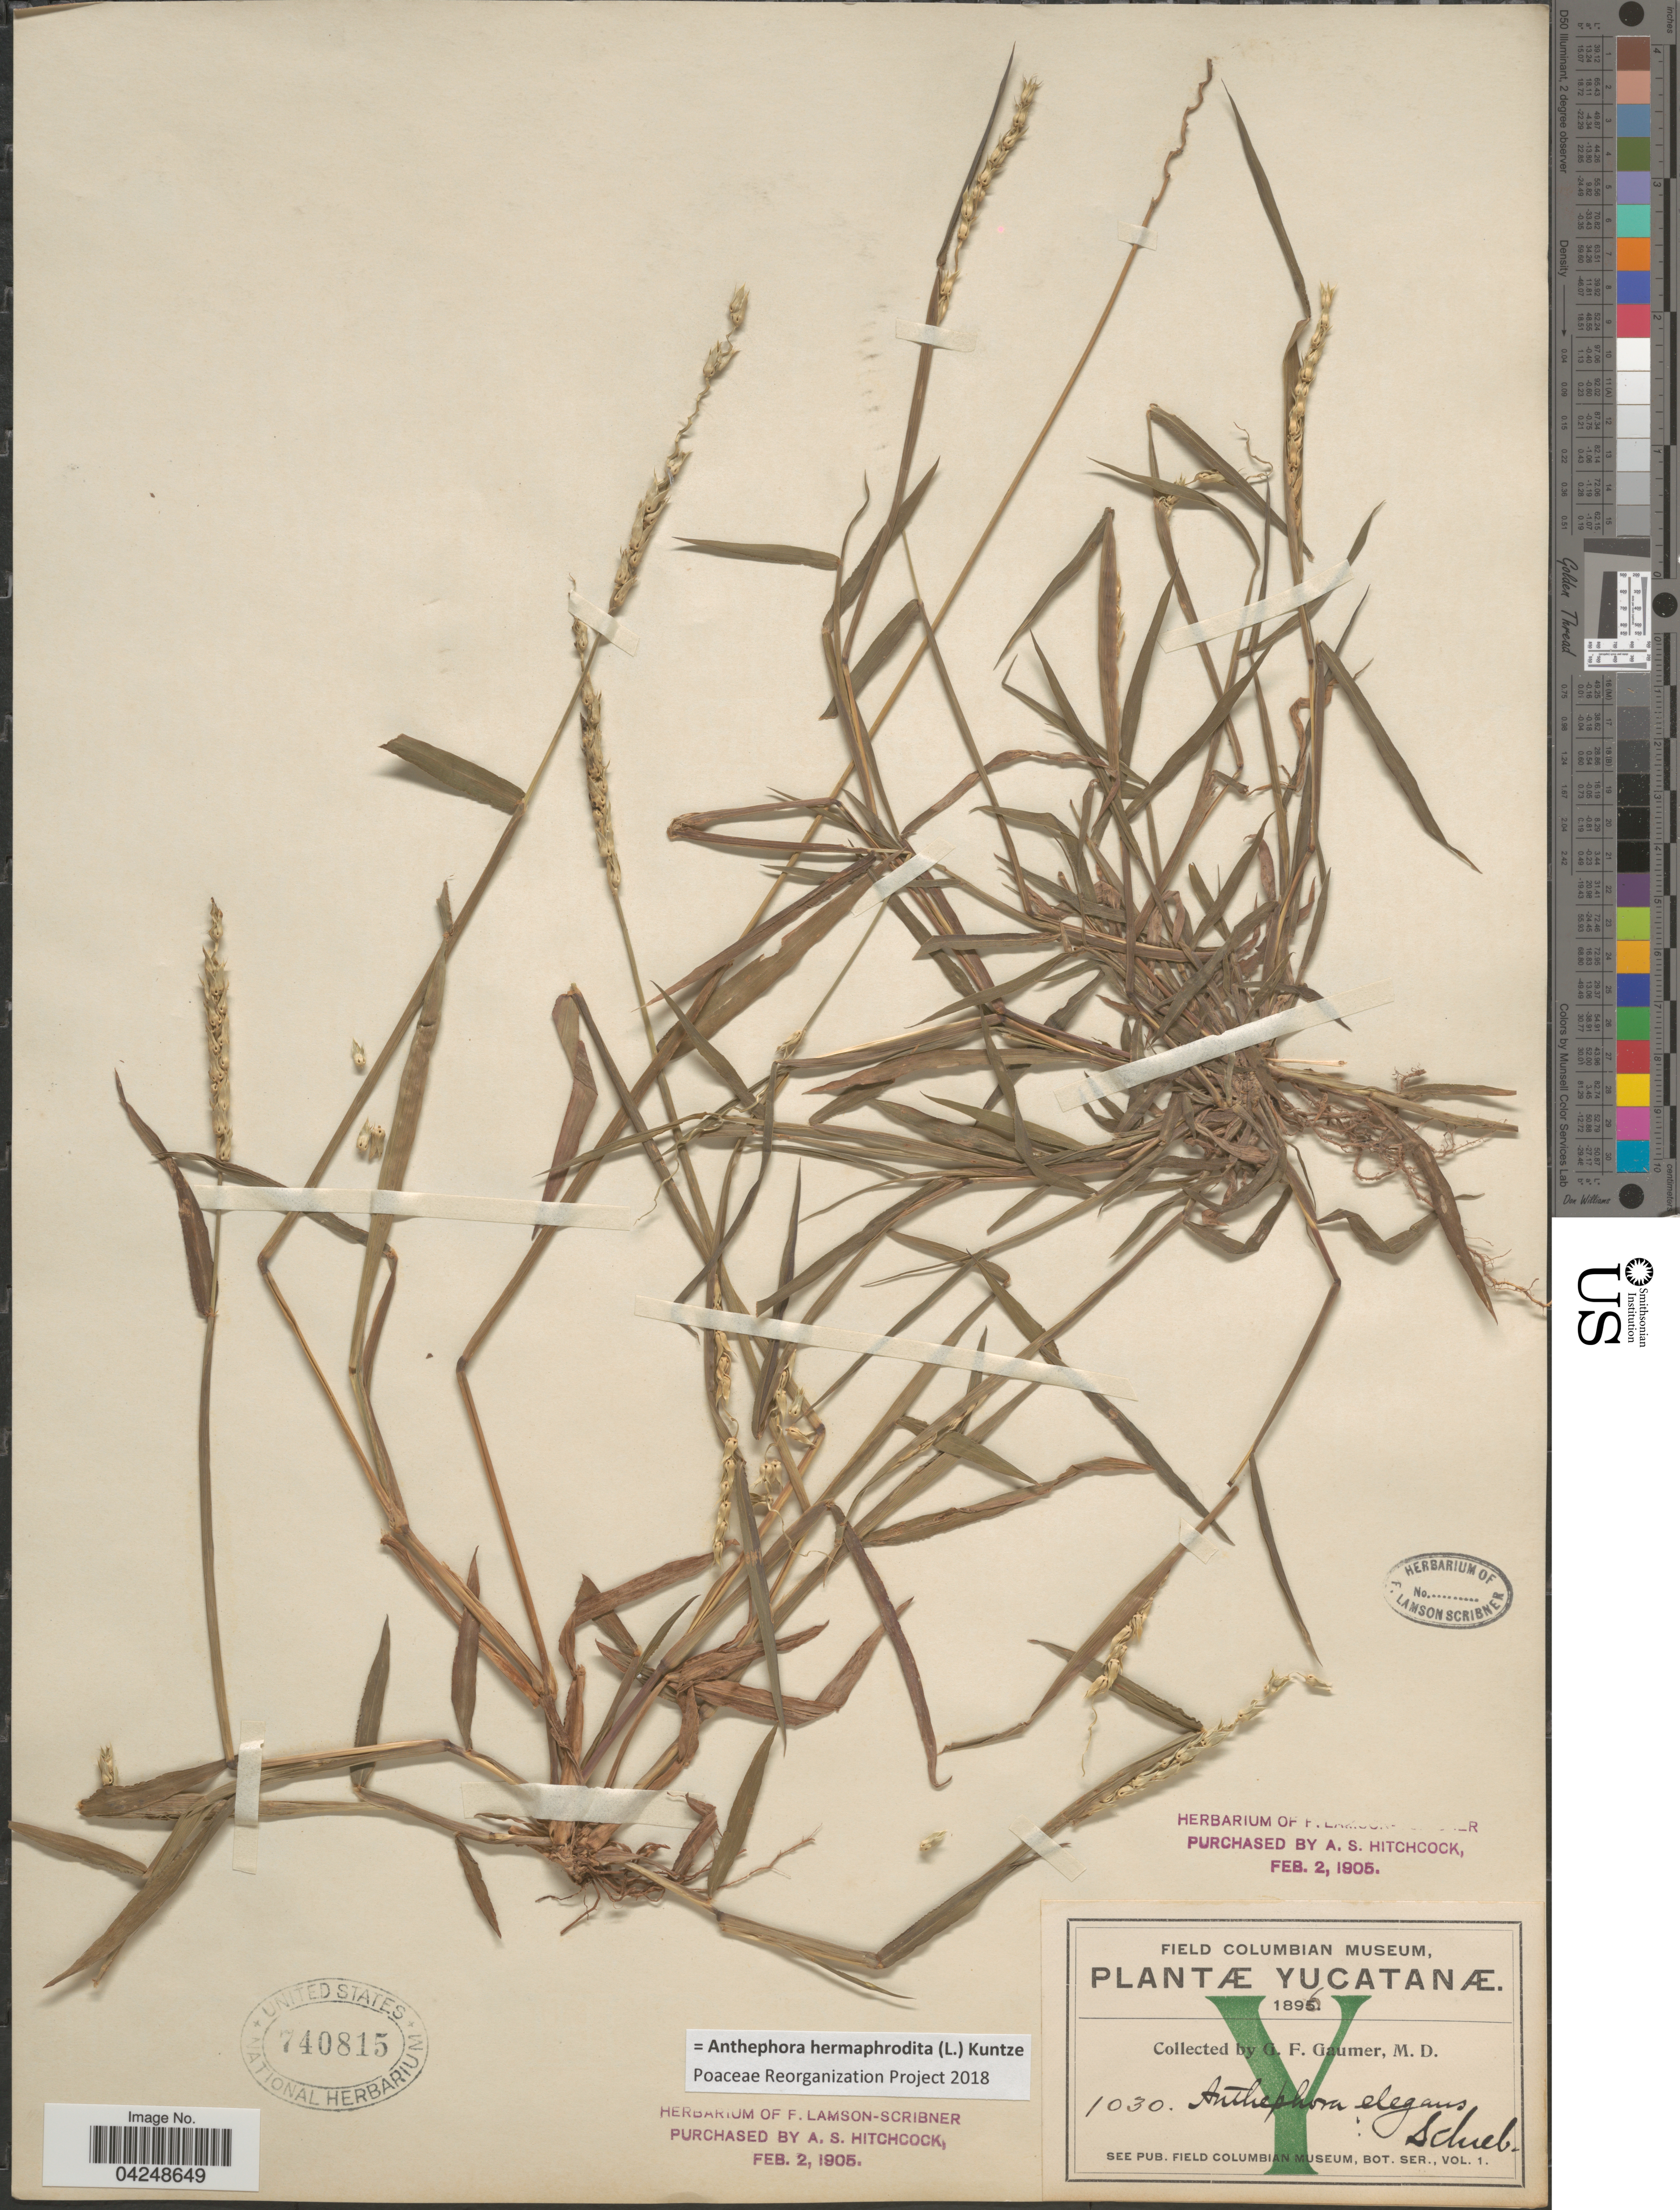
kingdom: Plantae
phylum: Tracheophyta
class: Liliopsida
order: Poales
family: Poaceae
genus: Anthephora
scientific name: Anthephora hermaphrodita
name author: (L.) Kuntze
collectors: G. F. Gaumer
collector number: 1030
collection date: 1895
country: Mexico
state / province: Yucatán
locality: Yucatanæ.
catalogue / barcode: US 740815